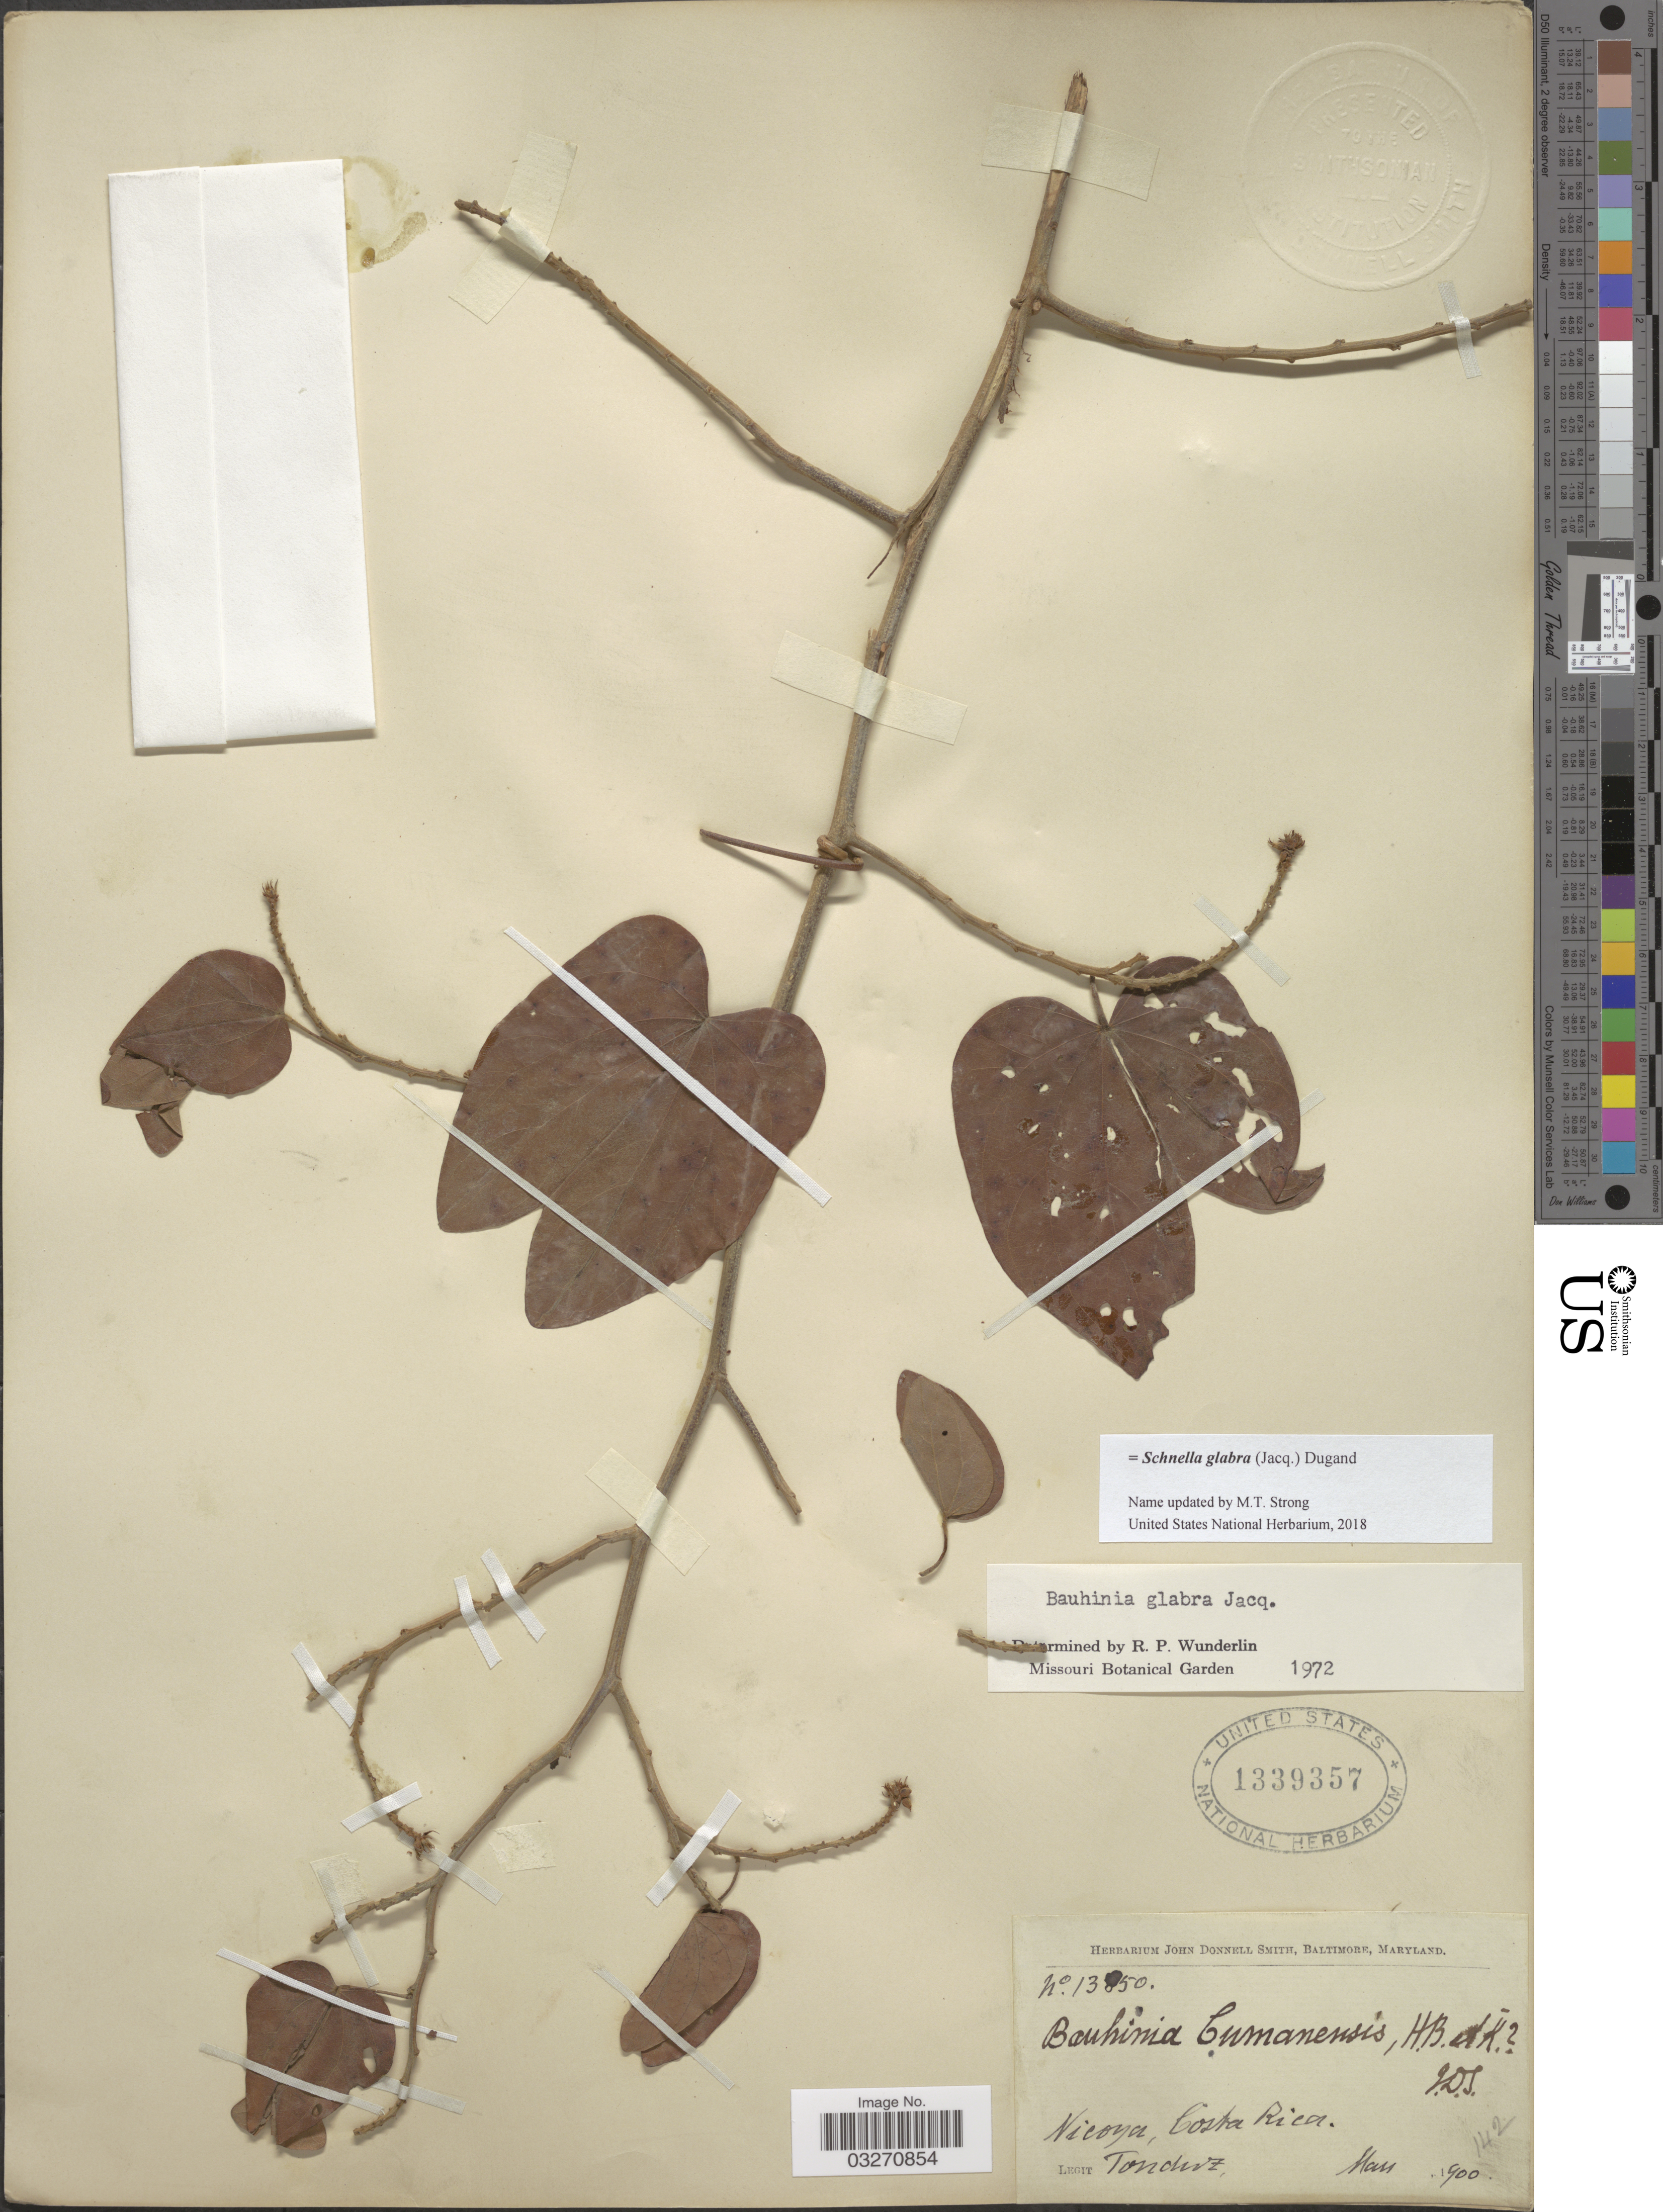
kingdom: Plantae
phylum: Tracheophyta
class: Magnoliopsida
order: Fabales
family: Fabaceae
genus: Schnella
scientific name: Schnella glabra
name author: (Jacq.) Dugand G.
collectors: Tonduz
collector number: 13850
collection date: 1900-03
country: Costa Rica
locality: Nicoya.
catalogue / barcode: US 1339357